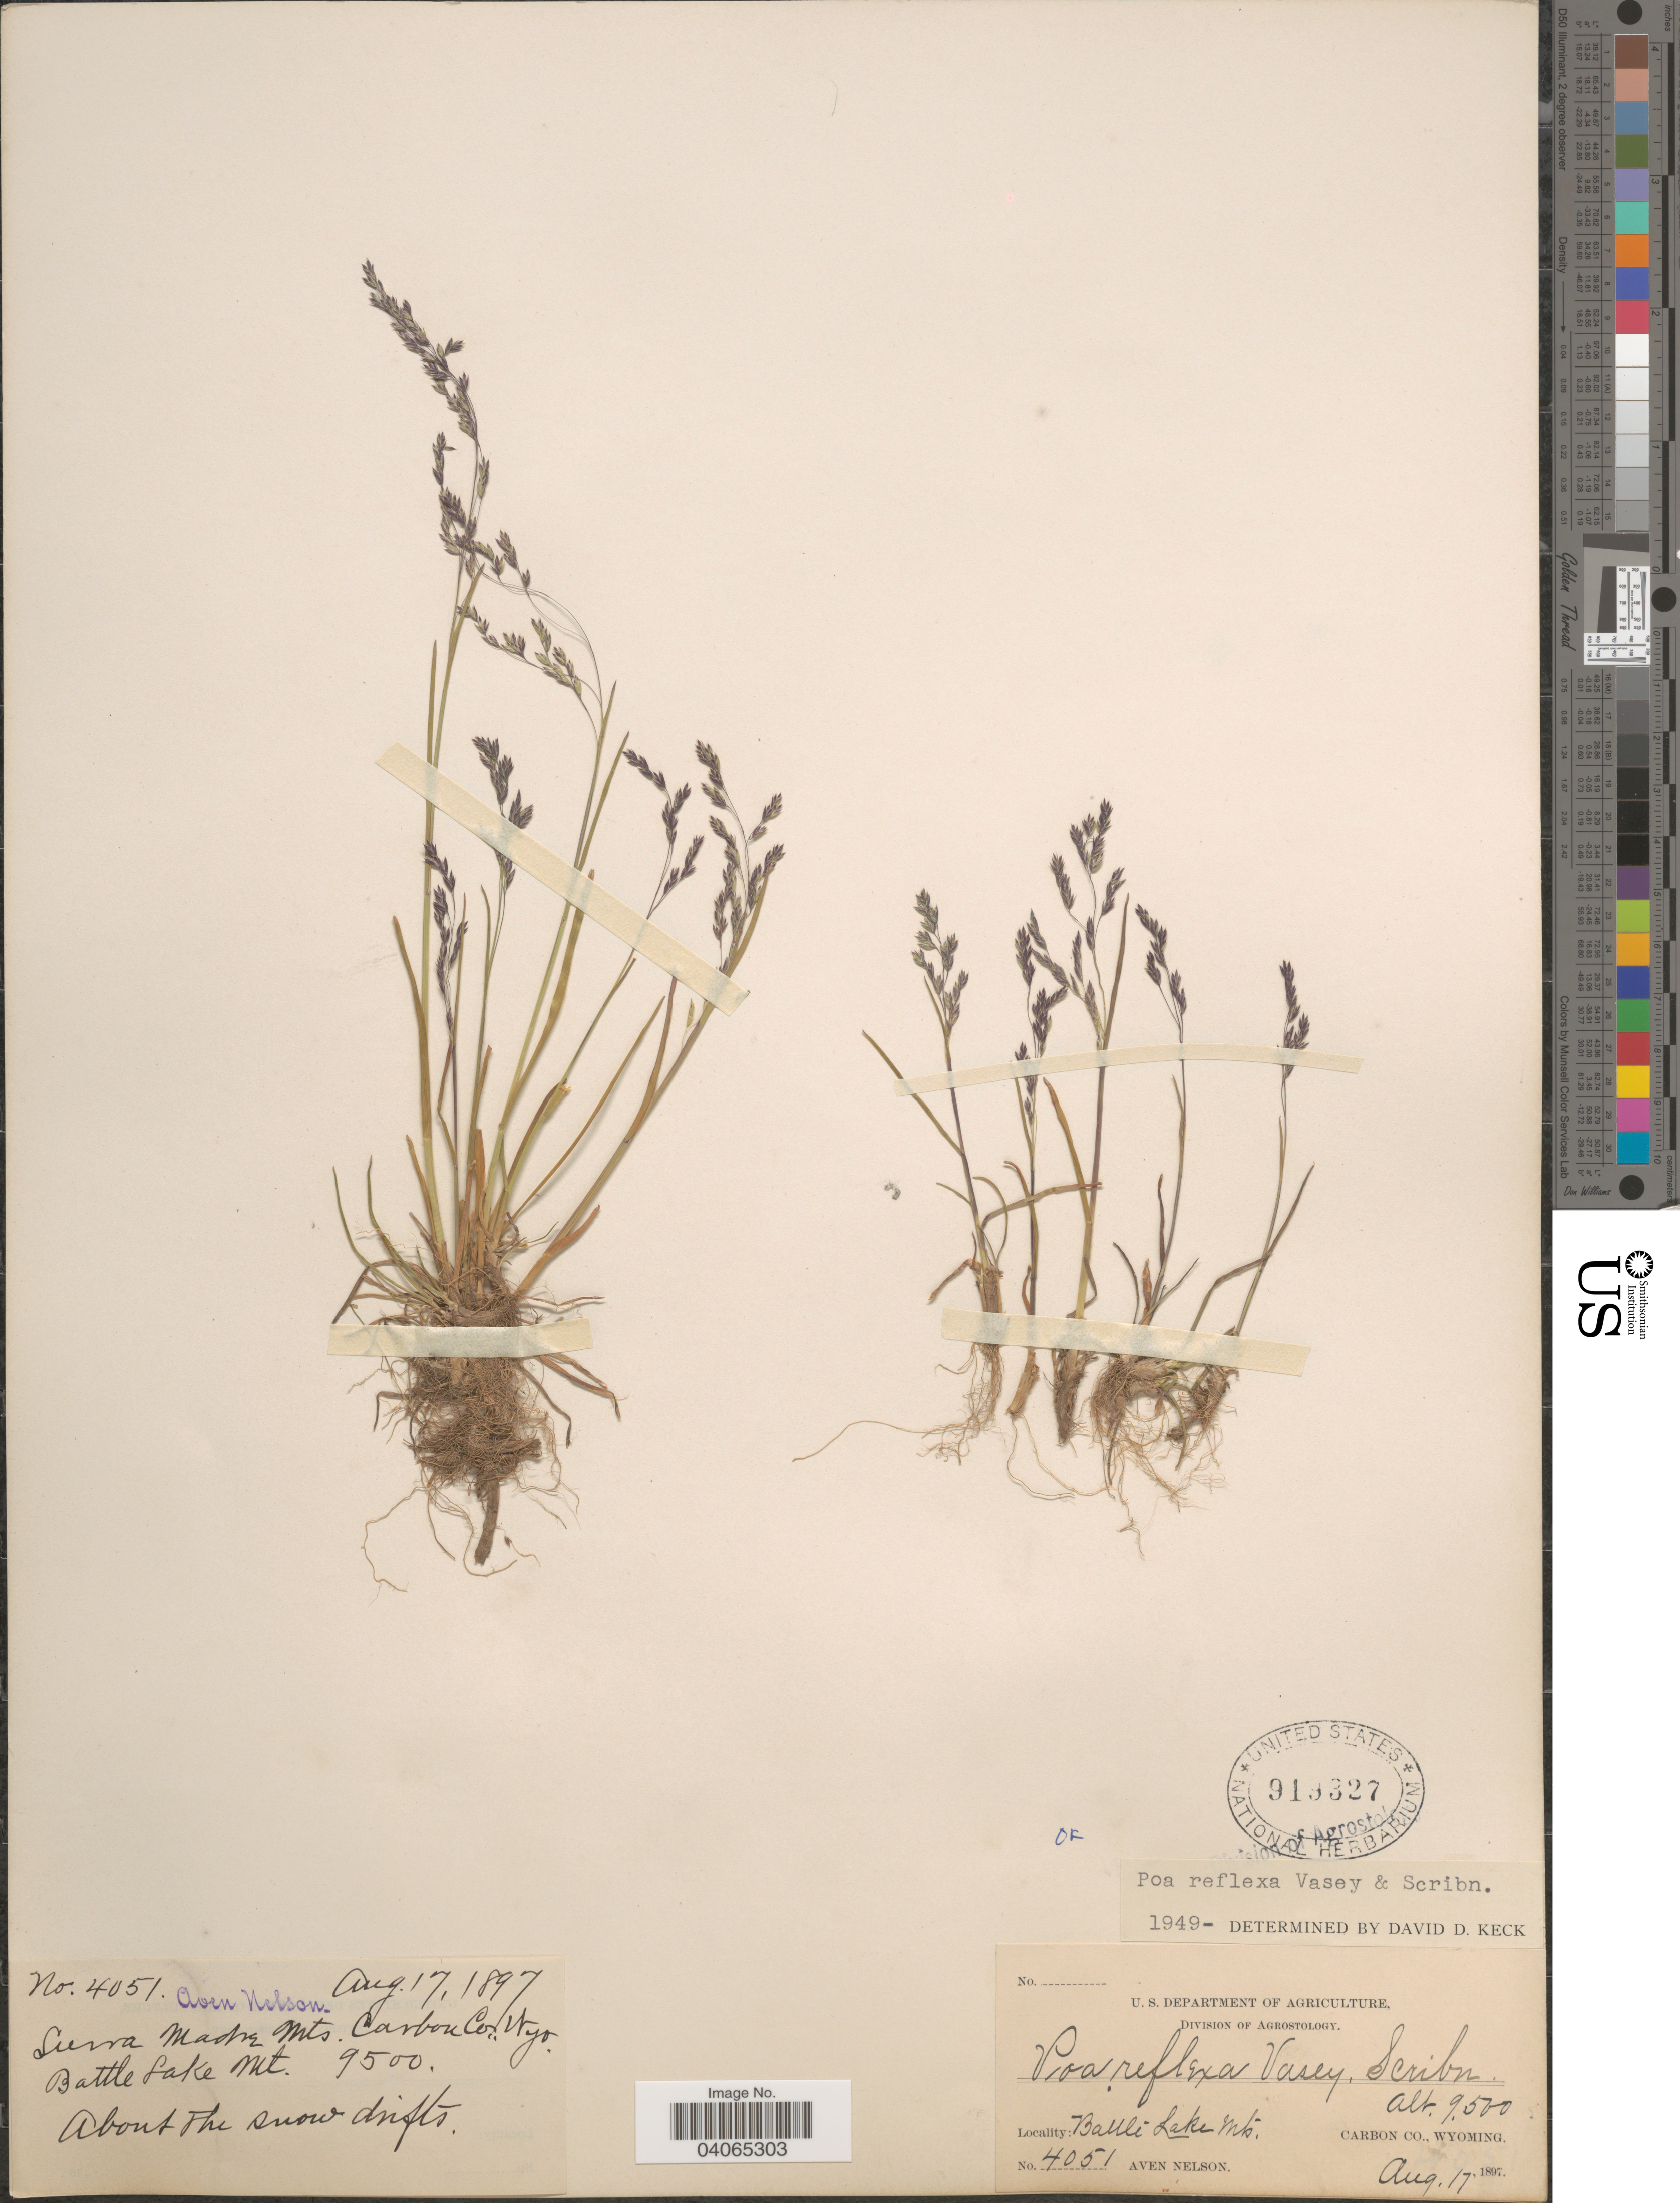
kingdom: Plantae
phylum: Tracheophyta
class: Liliopsida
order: Poales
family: Poaceae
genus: Poa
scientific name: Poa reflexa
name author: Vasey & Scribn.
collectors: A. Nelson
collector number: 4051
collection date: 1897-08-17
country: United States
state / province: Wyoming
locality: Sierra Madre Mts. Carbon Co. Battle Lake Mt. About the snow drifts.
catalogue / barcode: US 919327